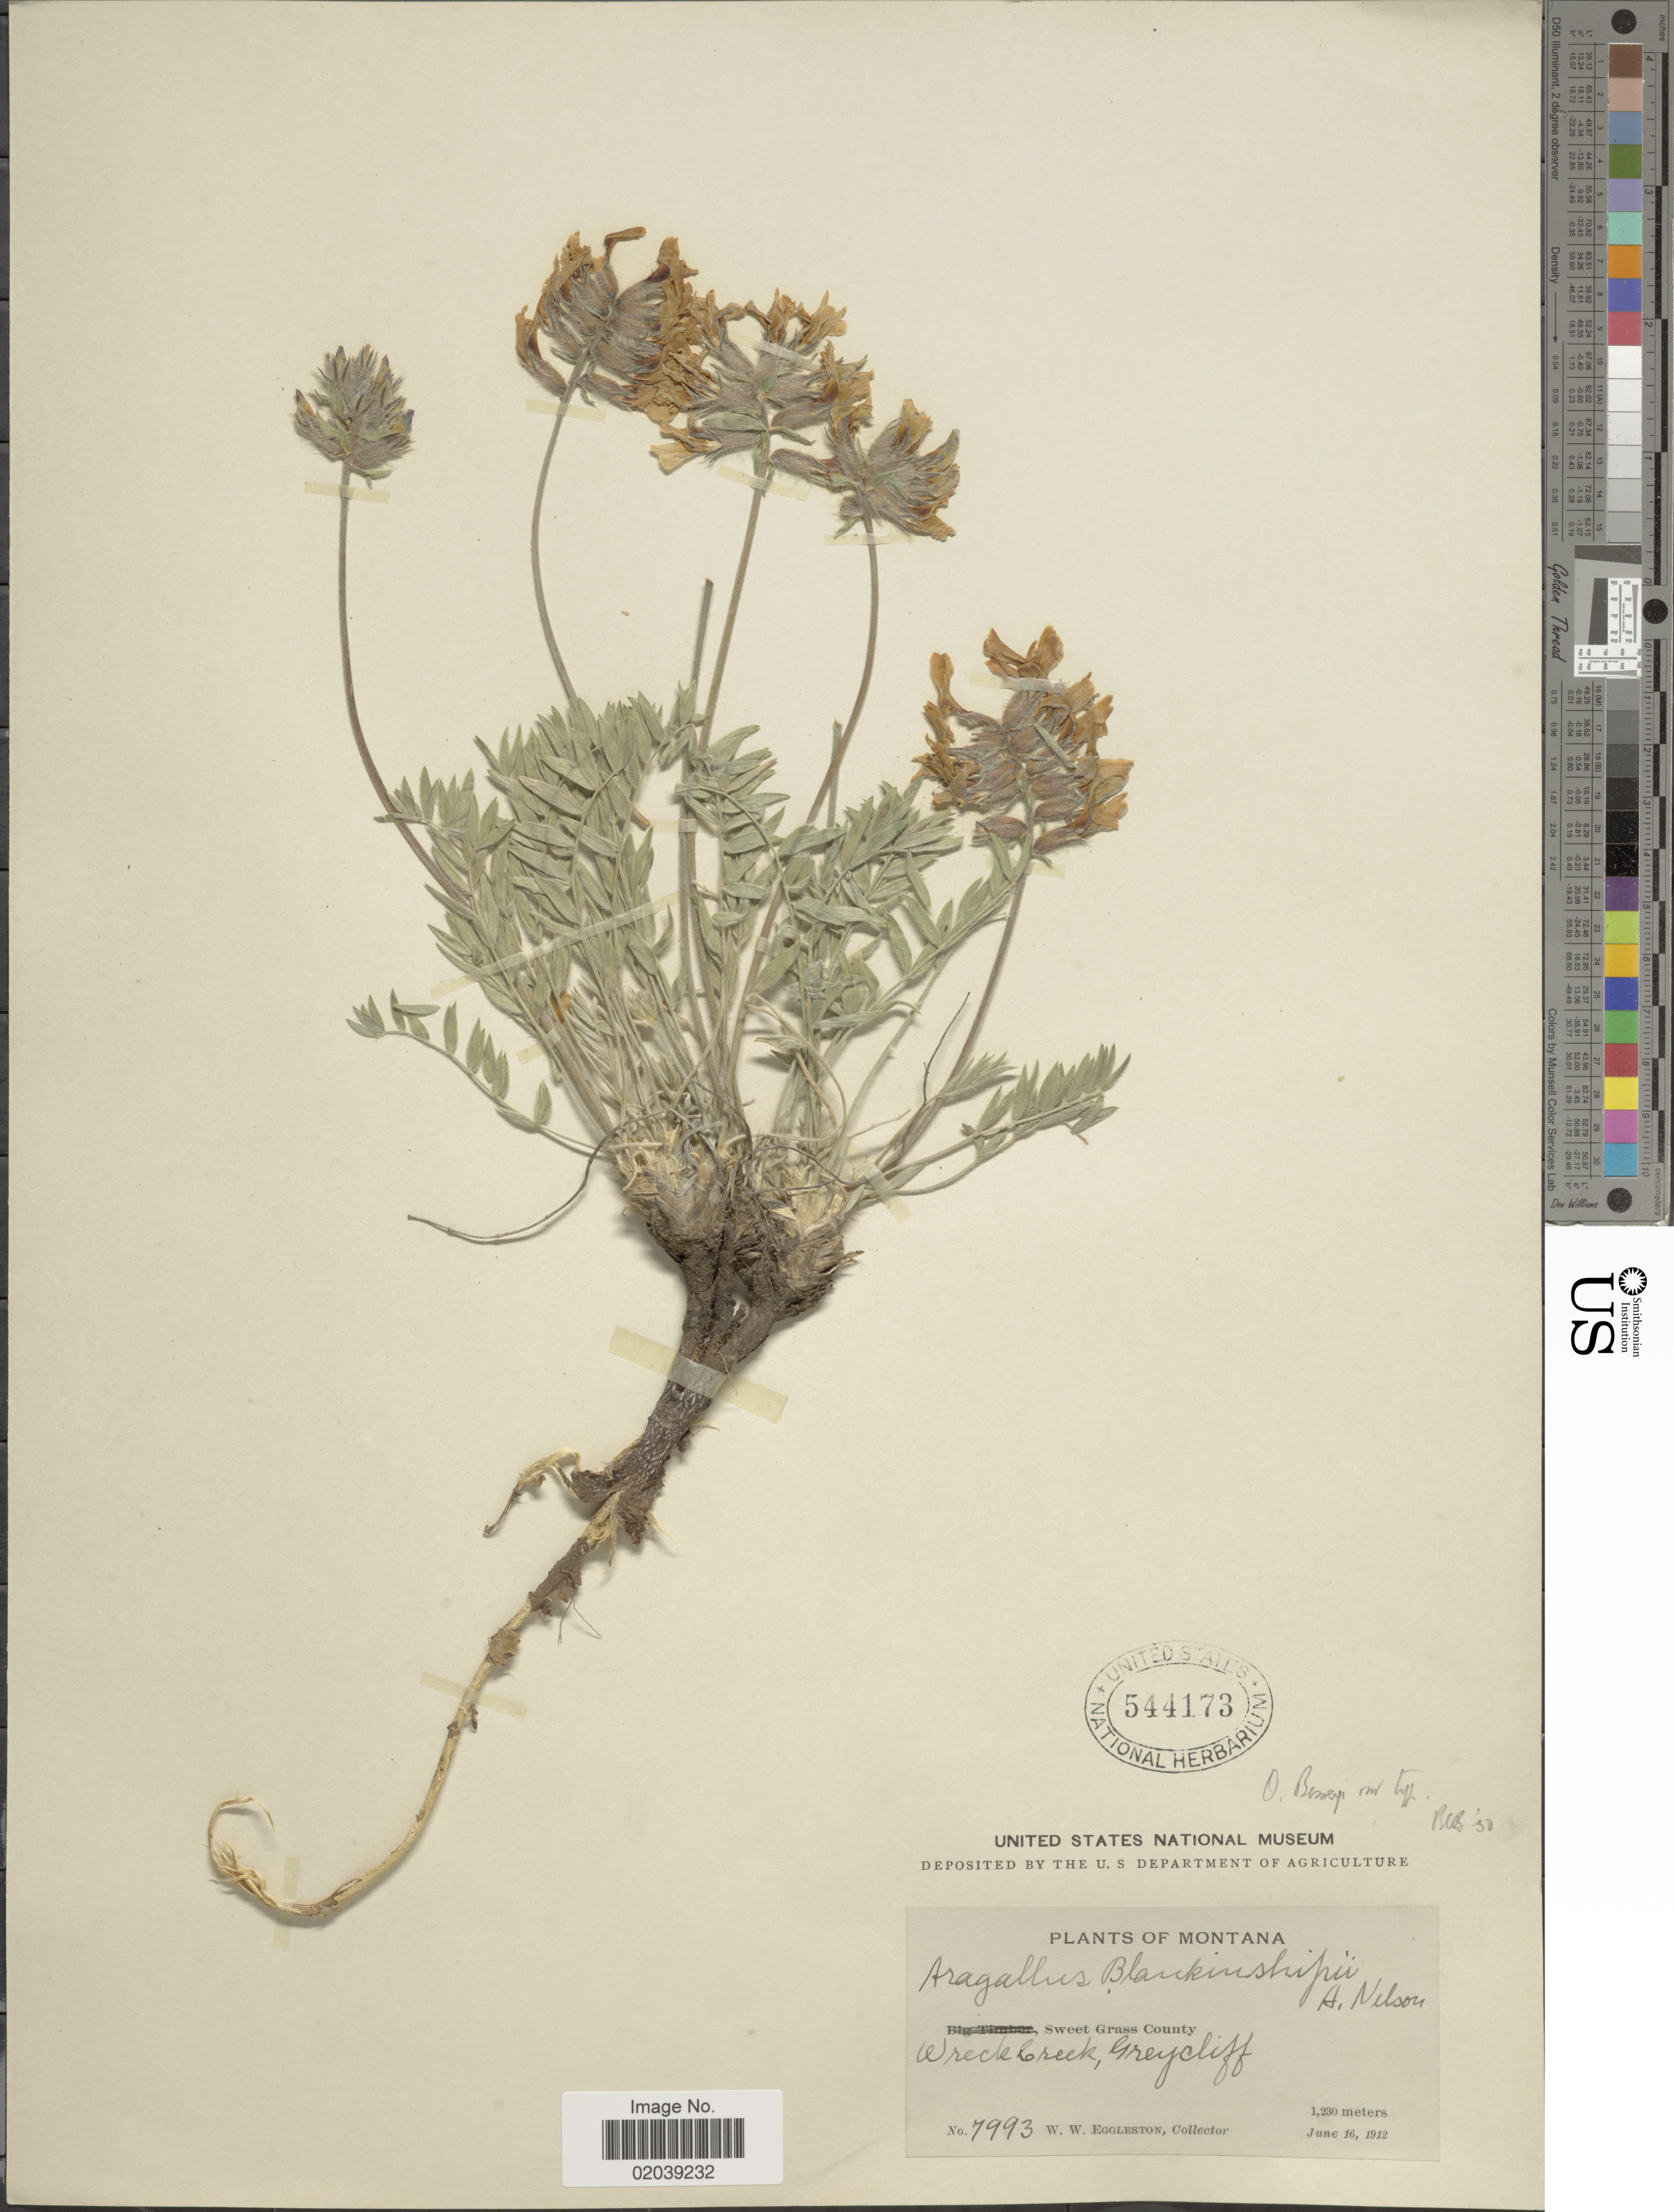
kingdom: Plantae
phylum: Tracheophyta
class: Magnoliopsida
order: Fabales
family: Fabaceae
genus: Oxytropis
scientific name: Oxytropis besseyi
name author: (Rydb.) Blank.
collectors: W. W. Eggleston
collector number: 7993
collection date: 1912-06-16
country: United States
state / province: Montana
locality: Wreck Creek, Greycliff. Sweet Grass County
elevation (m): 1230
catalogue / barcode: US 544173